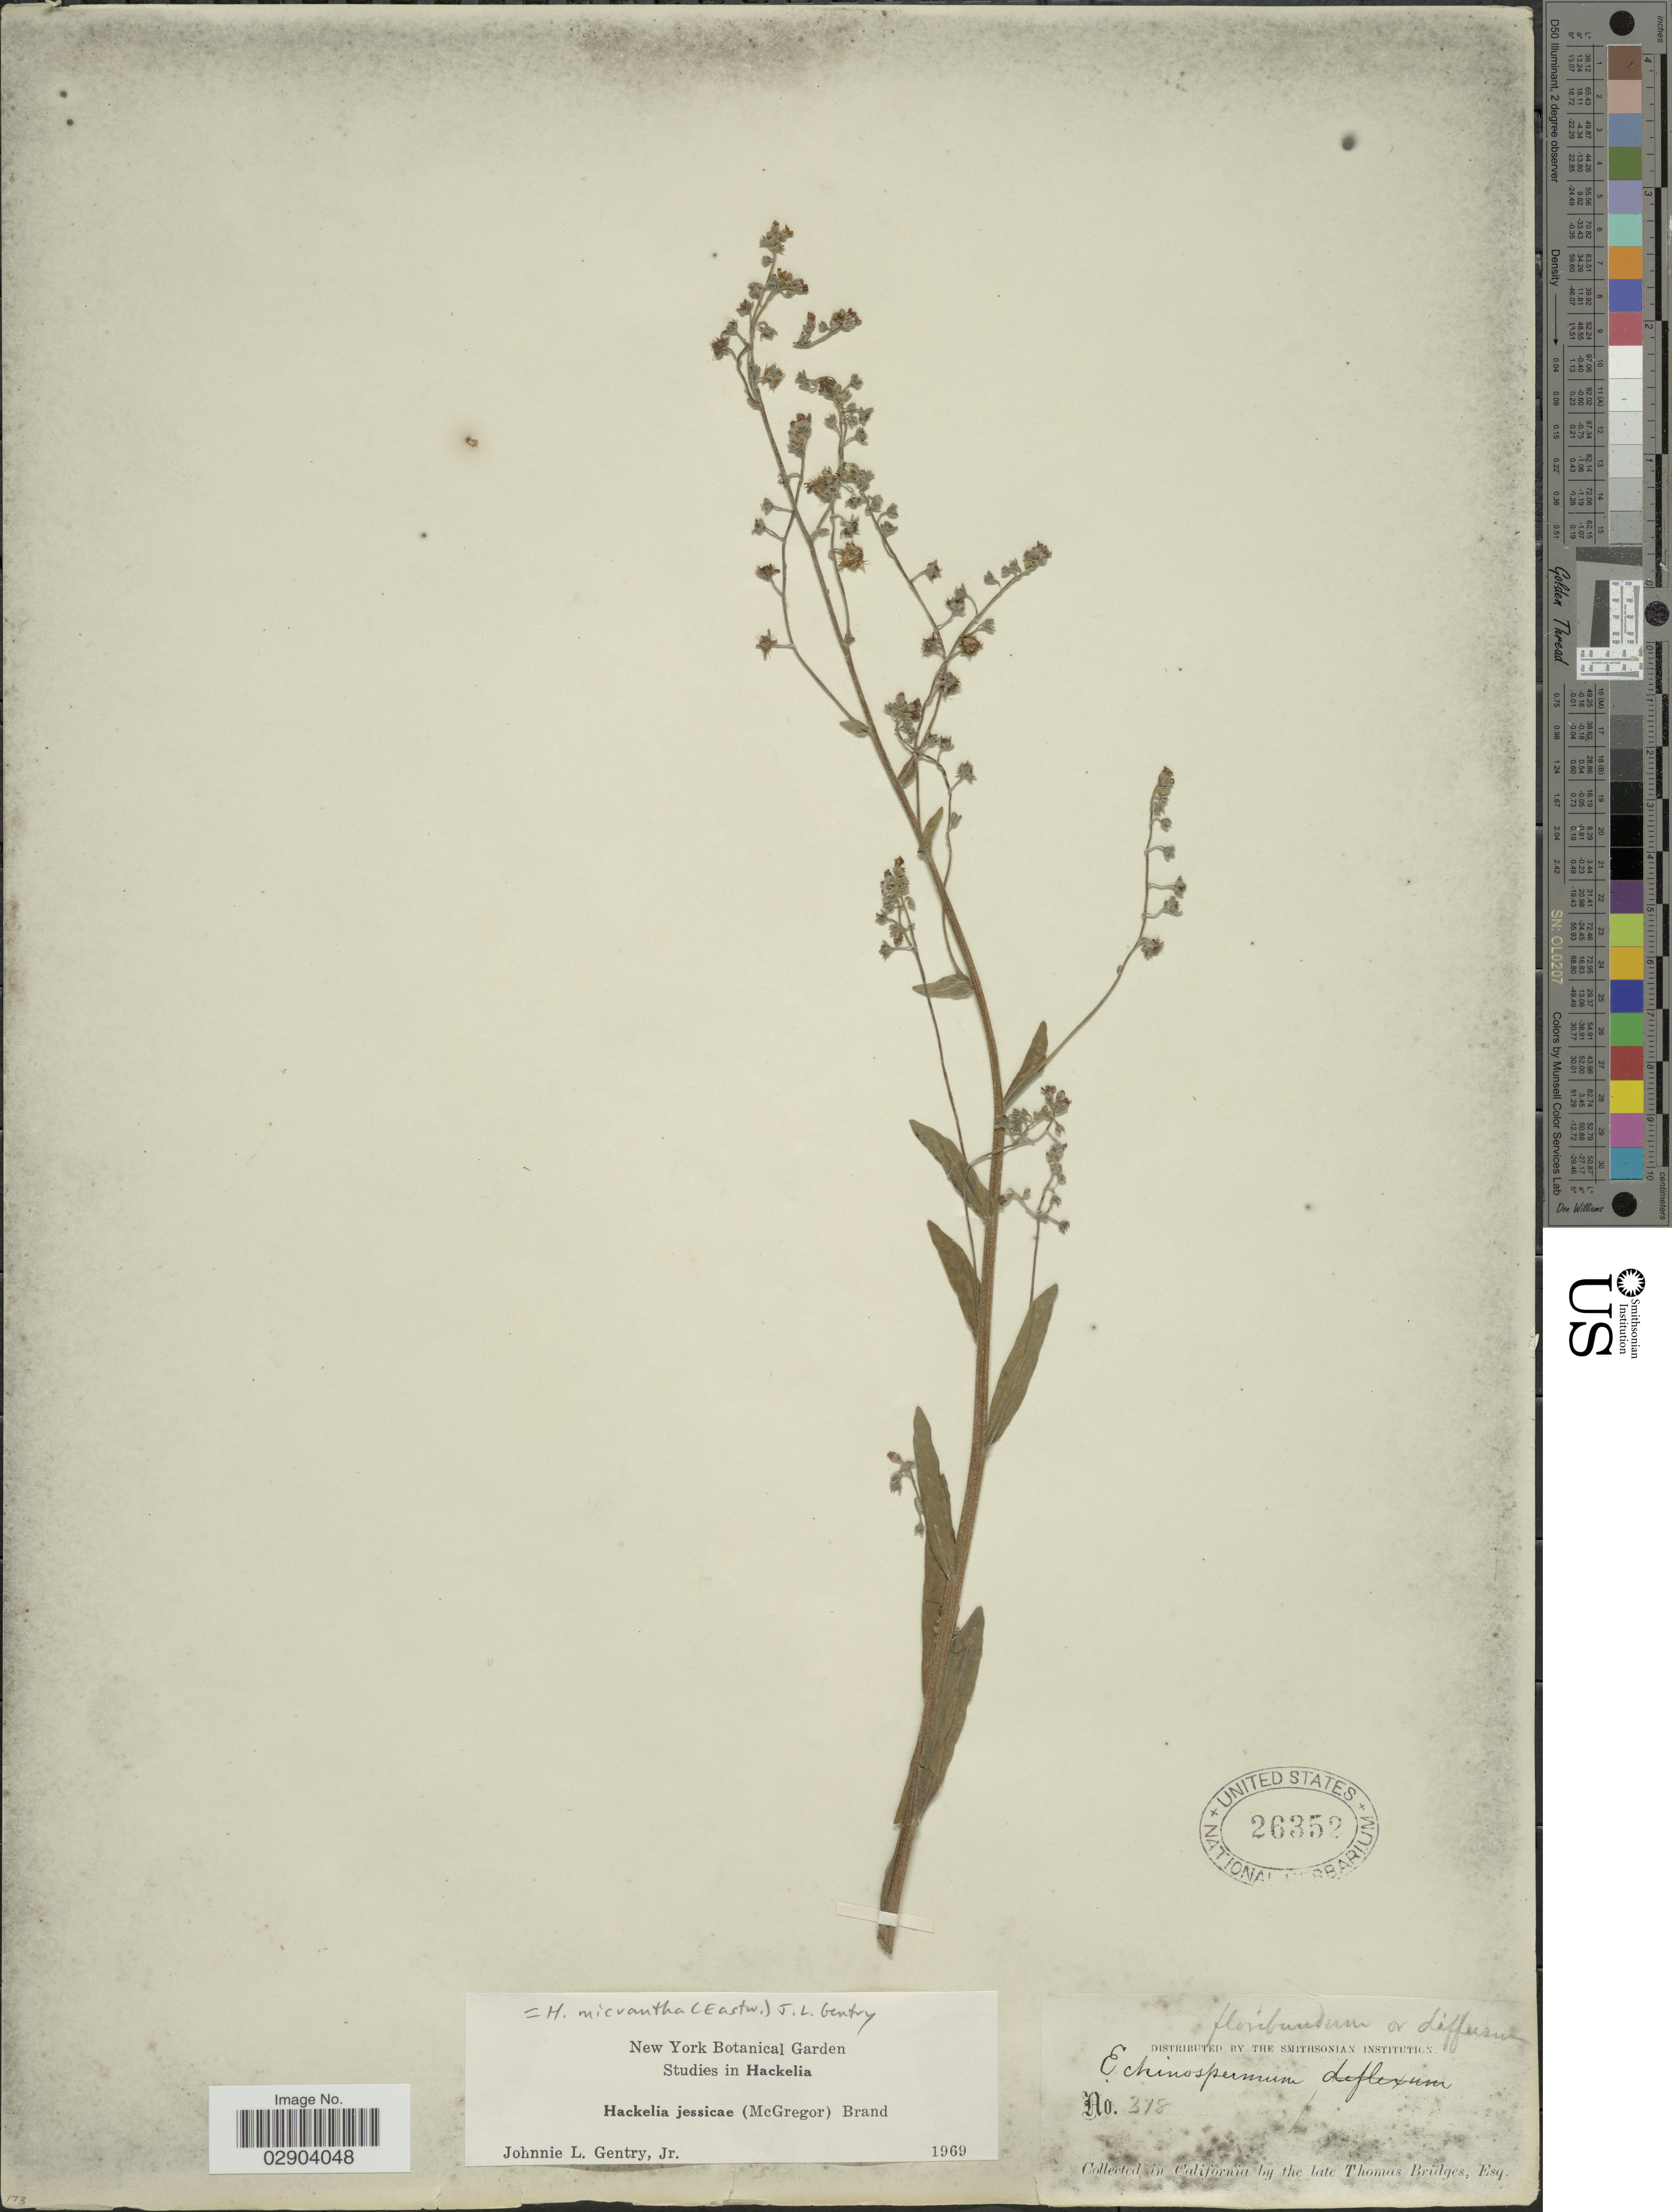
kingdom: Plantae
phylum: Tracheophyta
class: Magnoliopsida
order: Boraginales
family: Boraginaceae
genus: Hackelia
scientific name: Hackelia micrantha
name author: (Eastw.) J.L. Gentry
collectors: T. Bridges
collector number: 378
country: United States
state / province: California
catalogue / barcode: US 26352